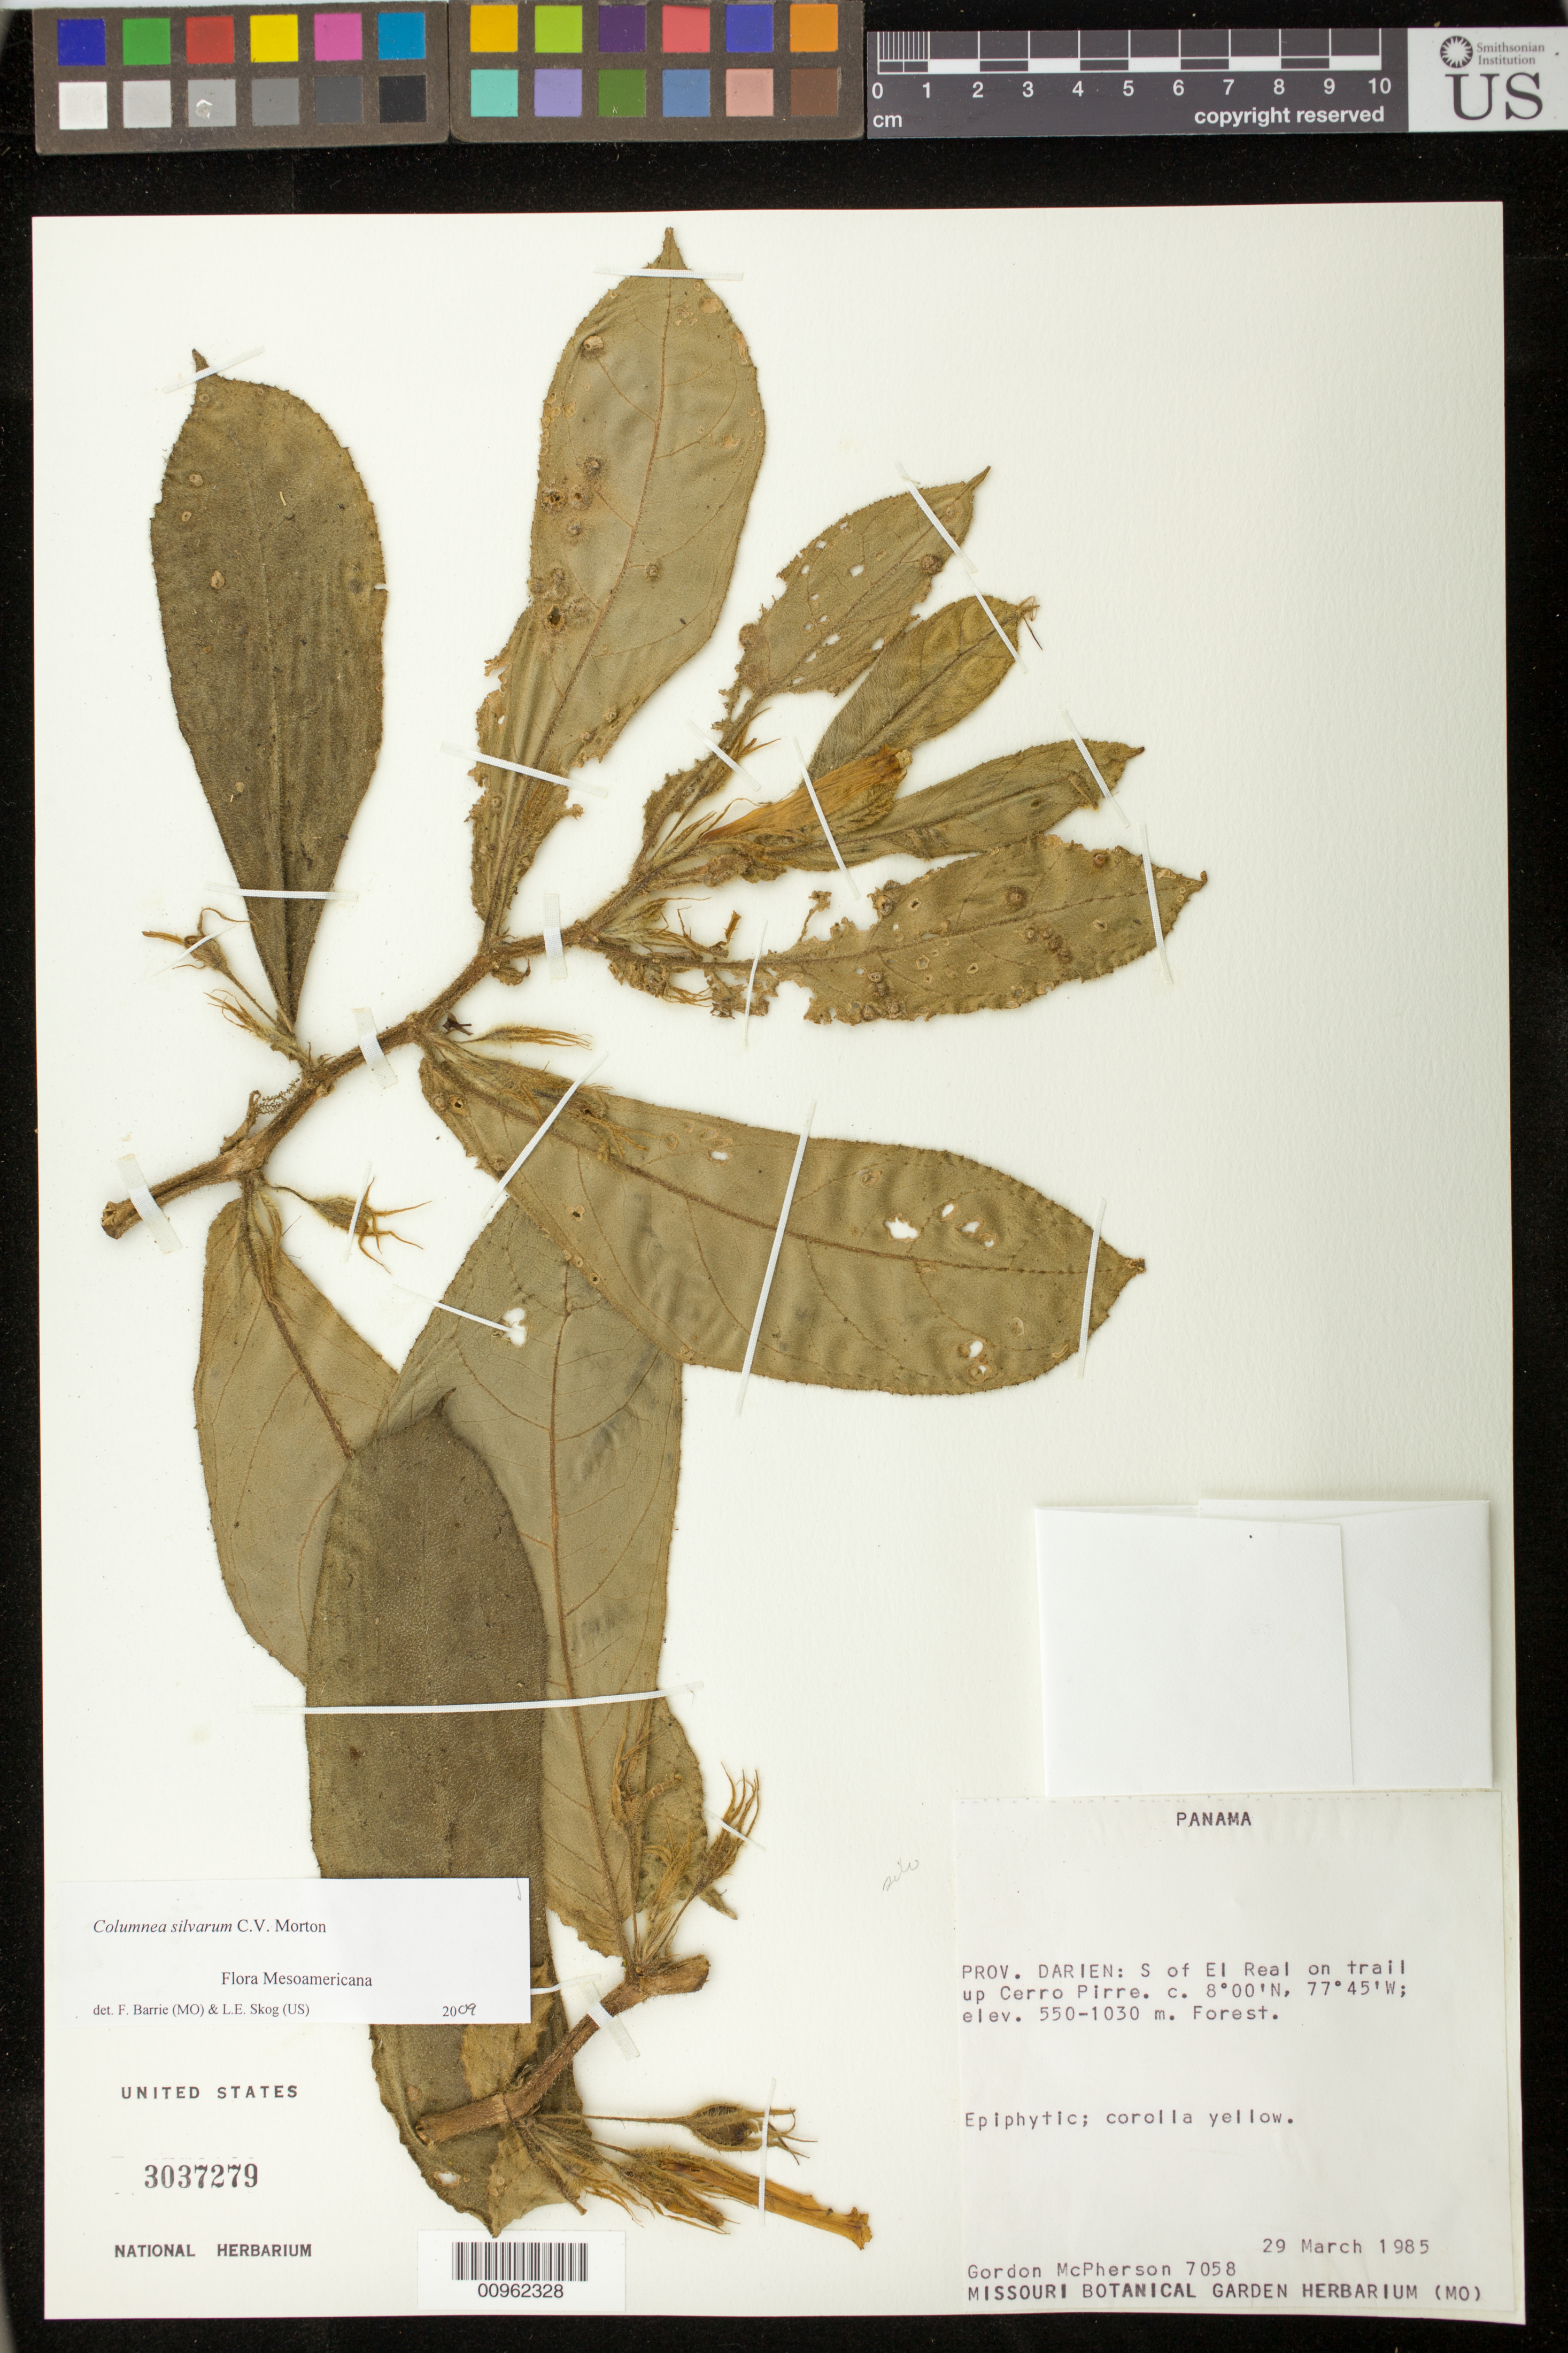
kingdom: Plantae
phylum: Tracheophyta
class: Magnoliopsida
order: Lamiales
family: Gesneriaceae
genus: Columnea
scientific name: Columnea silvarum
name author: C.V. Morton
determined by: Barrie, F. R.; Skog, Laurence E.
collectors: G. D. McPherson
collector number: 7058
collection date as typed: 29 Mar 1985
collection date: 1985-03-29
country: Panama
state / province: Darién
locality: Prov. Darién: S of El Real on trail up Cerro Pirre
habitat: Forest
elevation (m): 550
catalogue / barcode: US 3037279